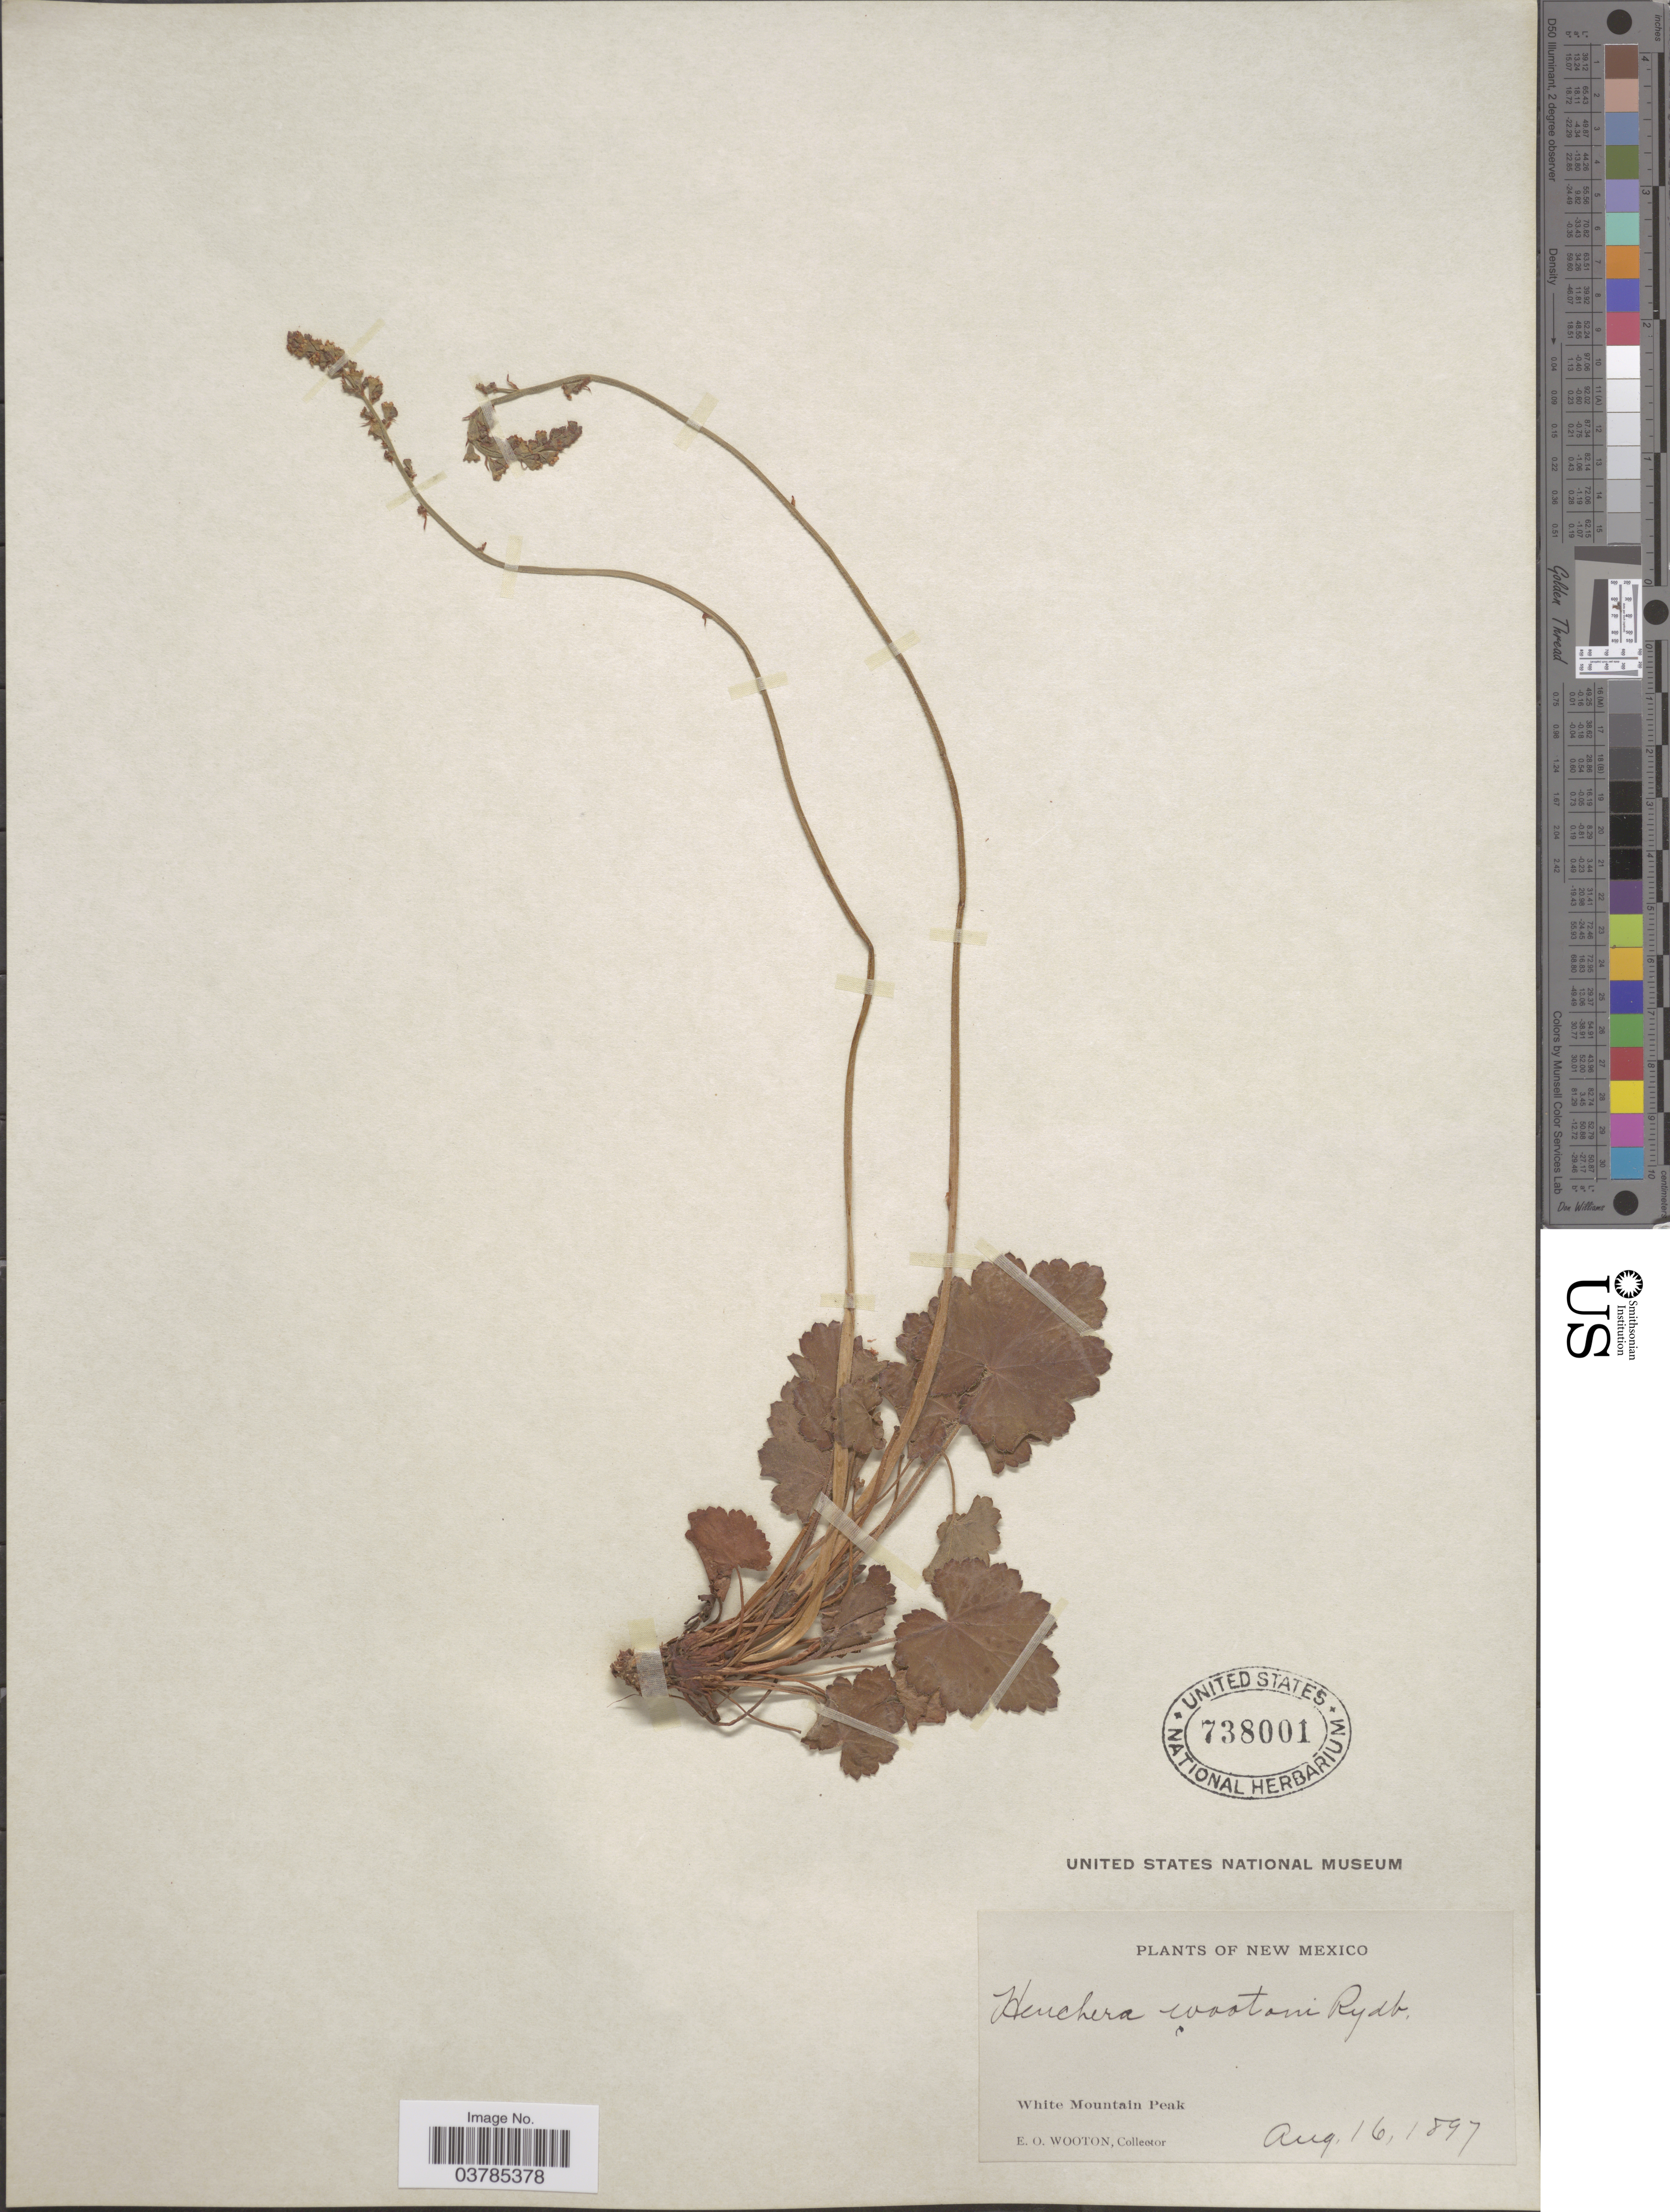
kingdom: Plantae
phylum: Tracheophyta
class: Magnoliopsida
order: Saxifragales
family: Saxifragaceae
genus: Heuchera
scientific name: Heuchera wootonii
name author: Rydb.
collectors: E. O. Wooton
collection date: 1897-08-16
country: United States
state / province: New Mexico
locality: White Mountain Peak.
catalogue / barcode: US 738001